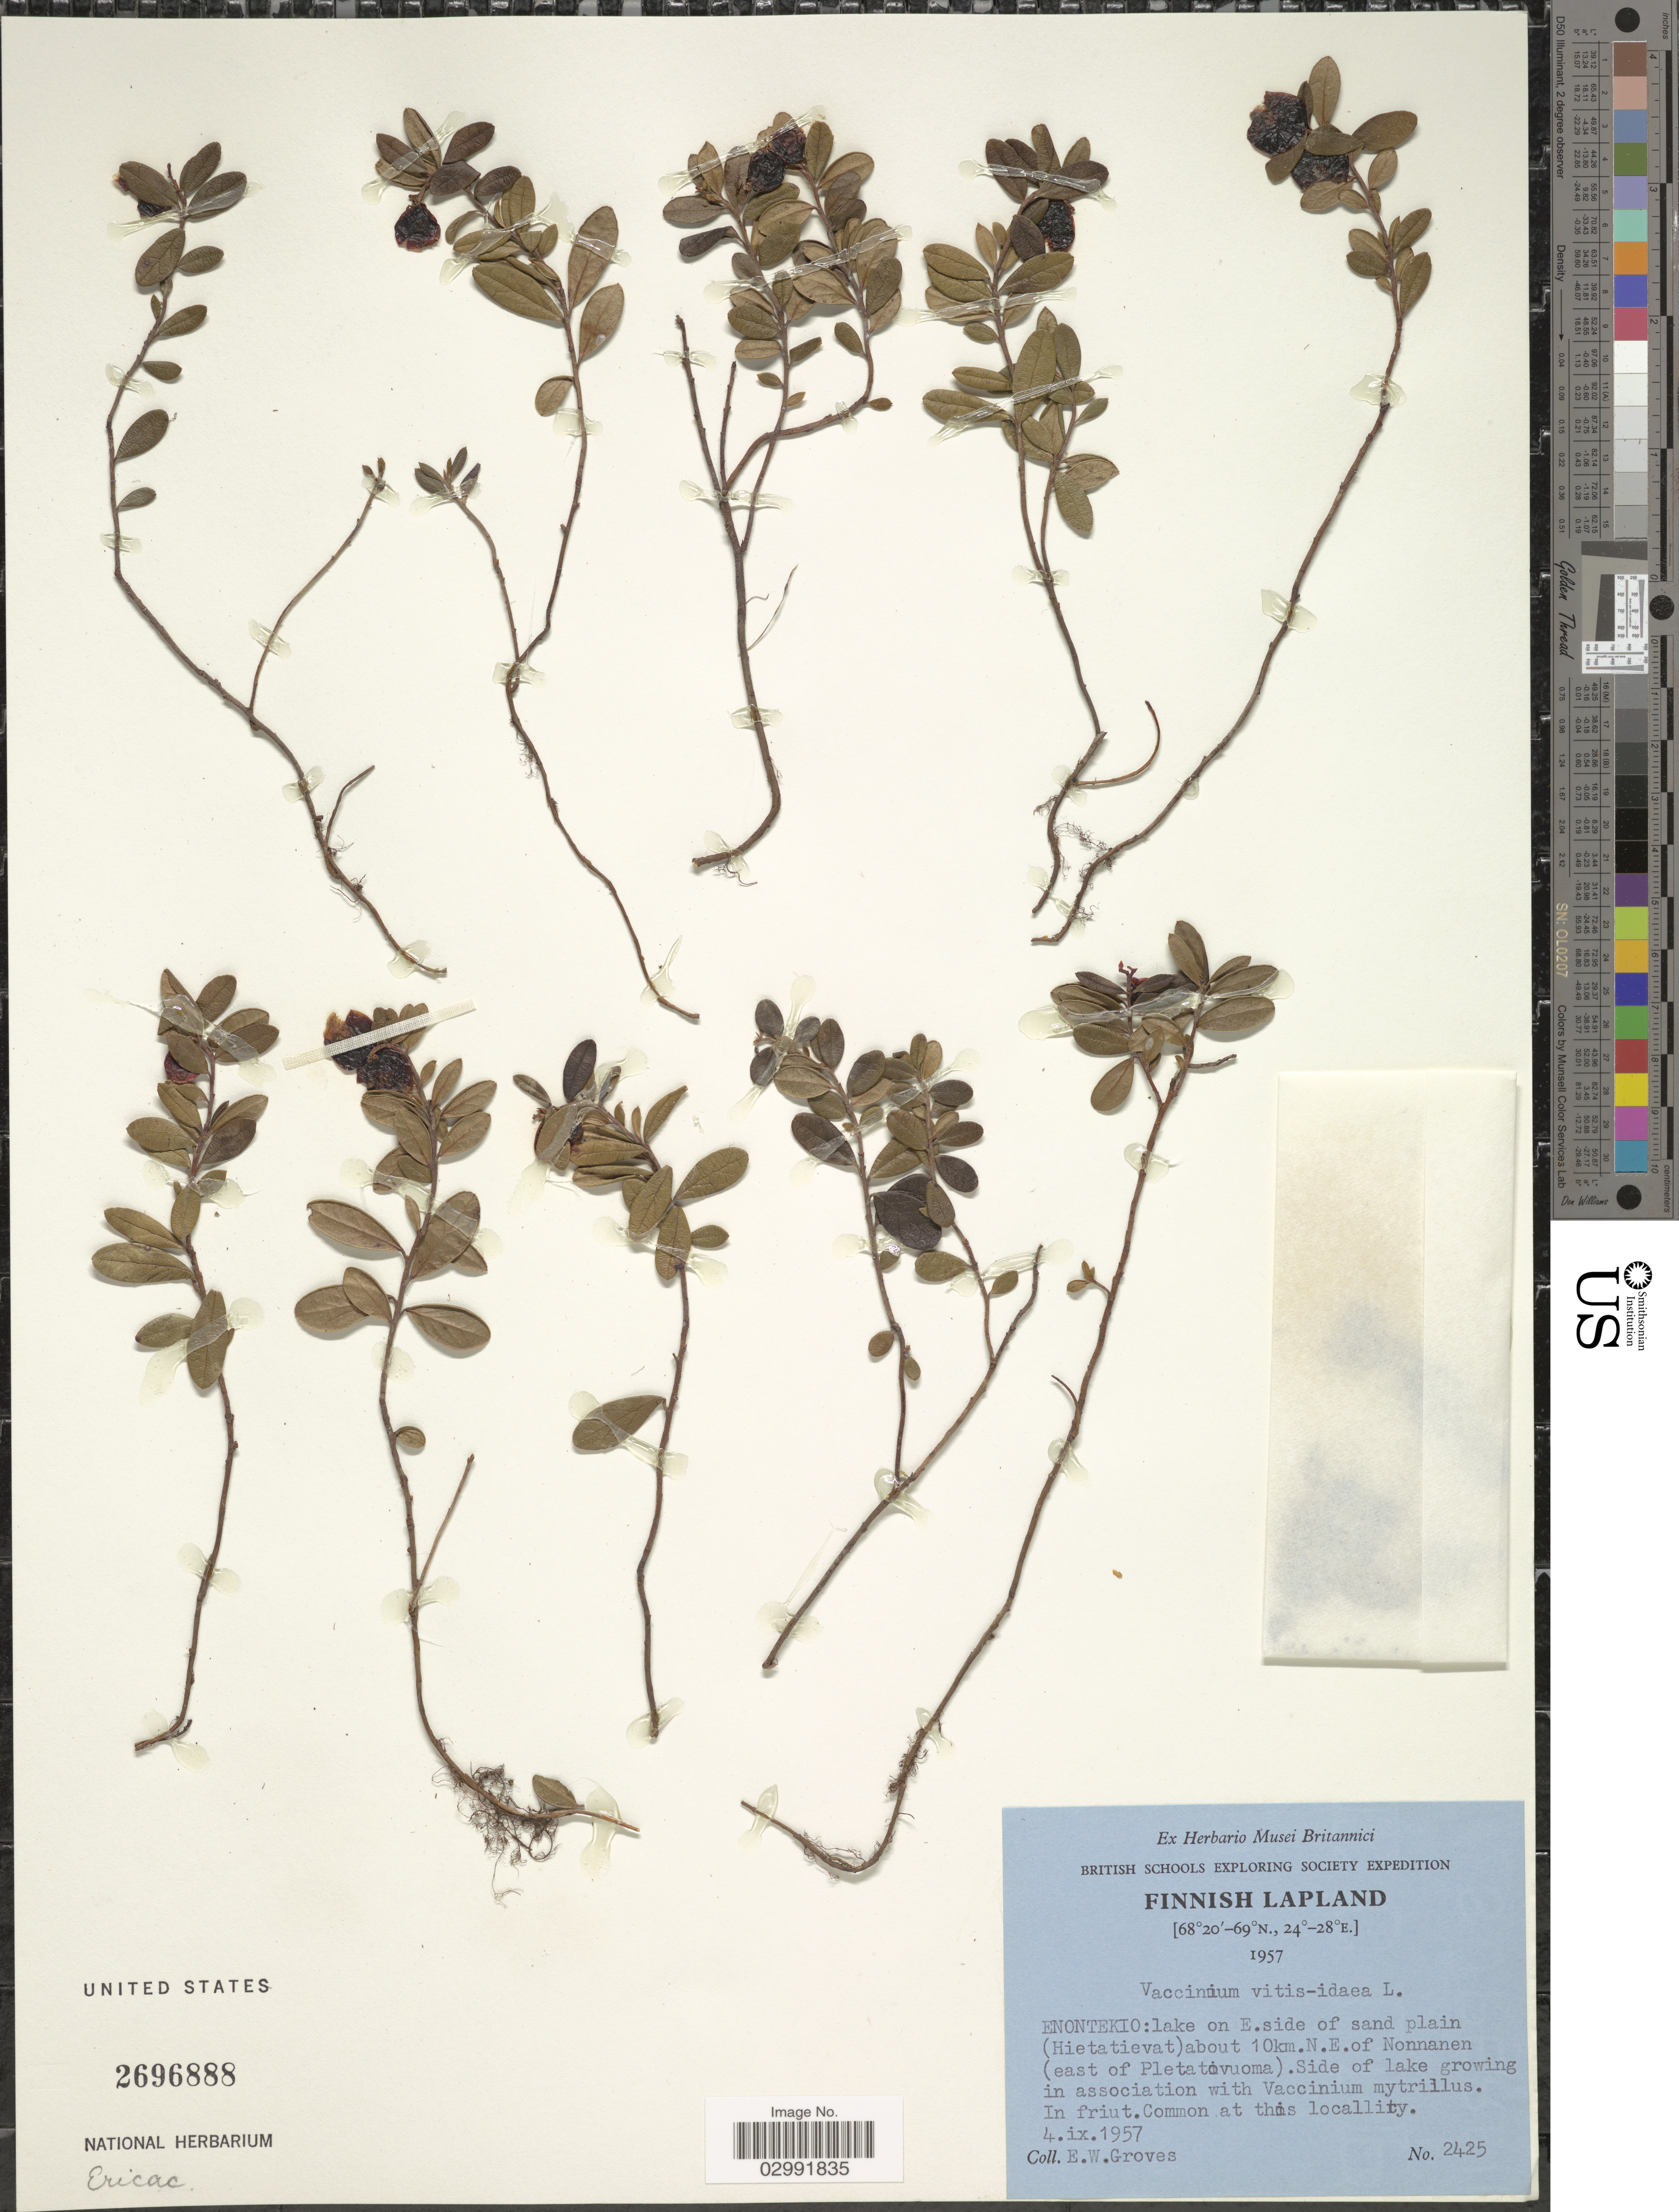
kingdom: Plantae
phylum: Tracheophyta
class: Magnoliopsida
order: Ericales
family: Ericaceae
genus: Vaccinium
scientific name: Vaccinium vitis-idaea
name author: L.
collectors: E. Groves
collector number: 2425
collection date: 1957-09-04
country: Finland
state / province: Lappi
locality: Finnish Lapland. Enontekio: lake on E. side of sand plain (Hietatievat) about 10 km. N.E. of Nonnanen (east of Pletatovuoma).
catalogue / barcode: US 2696888